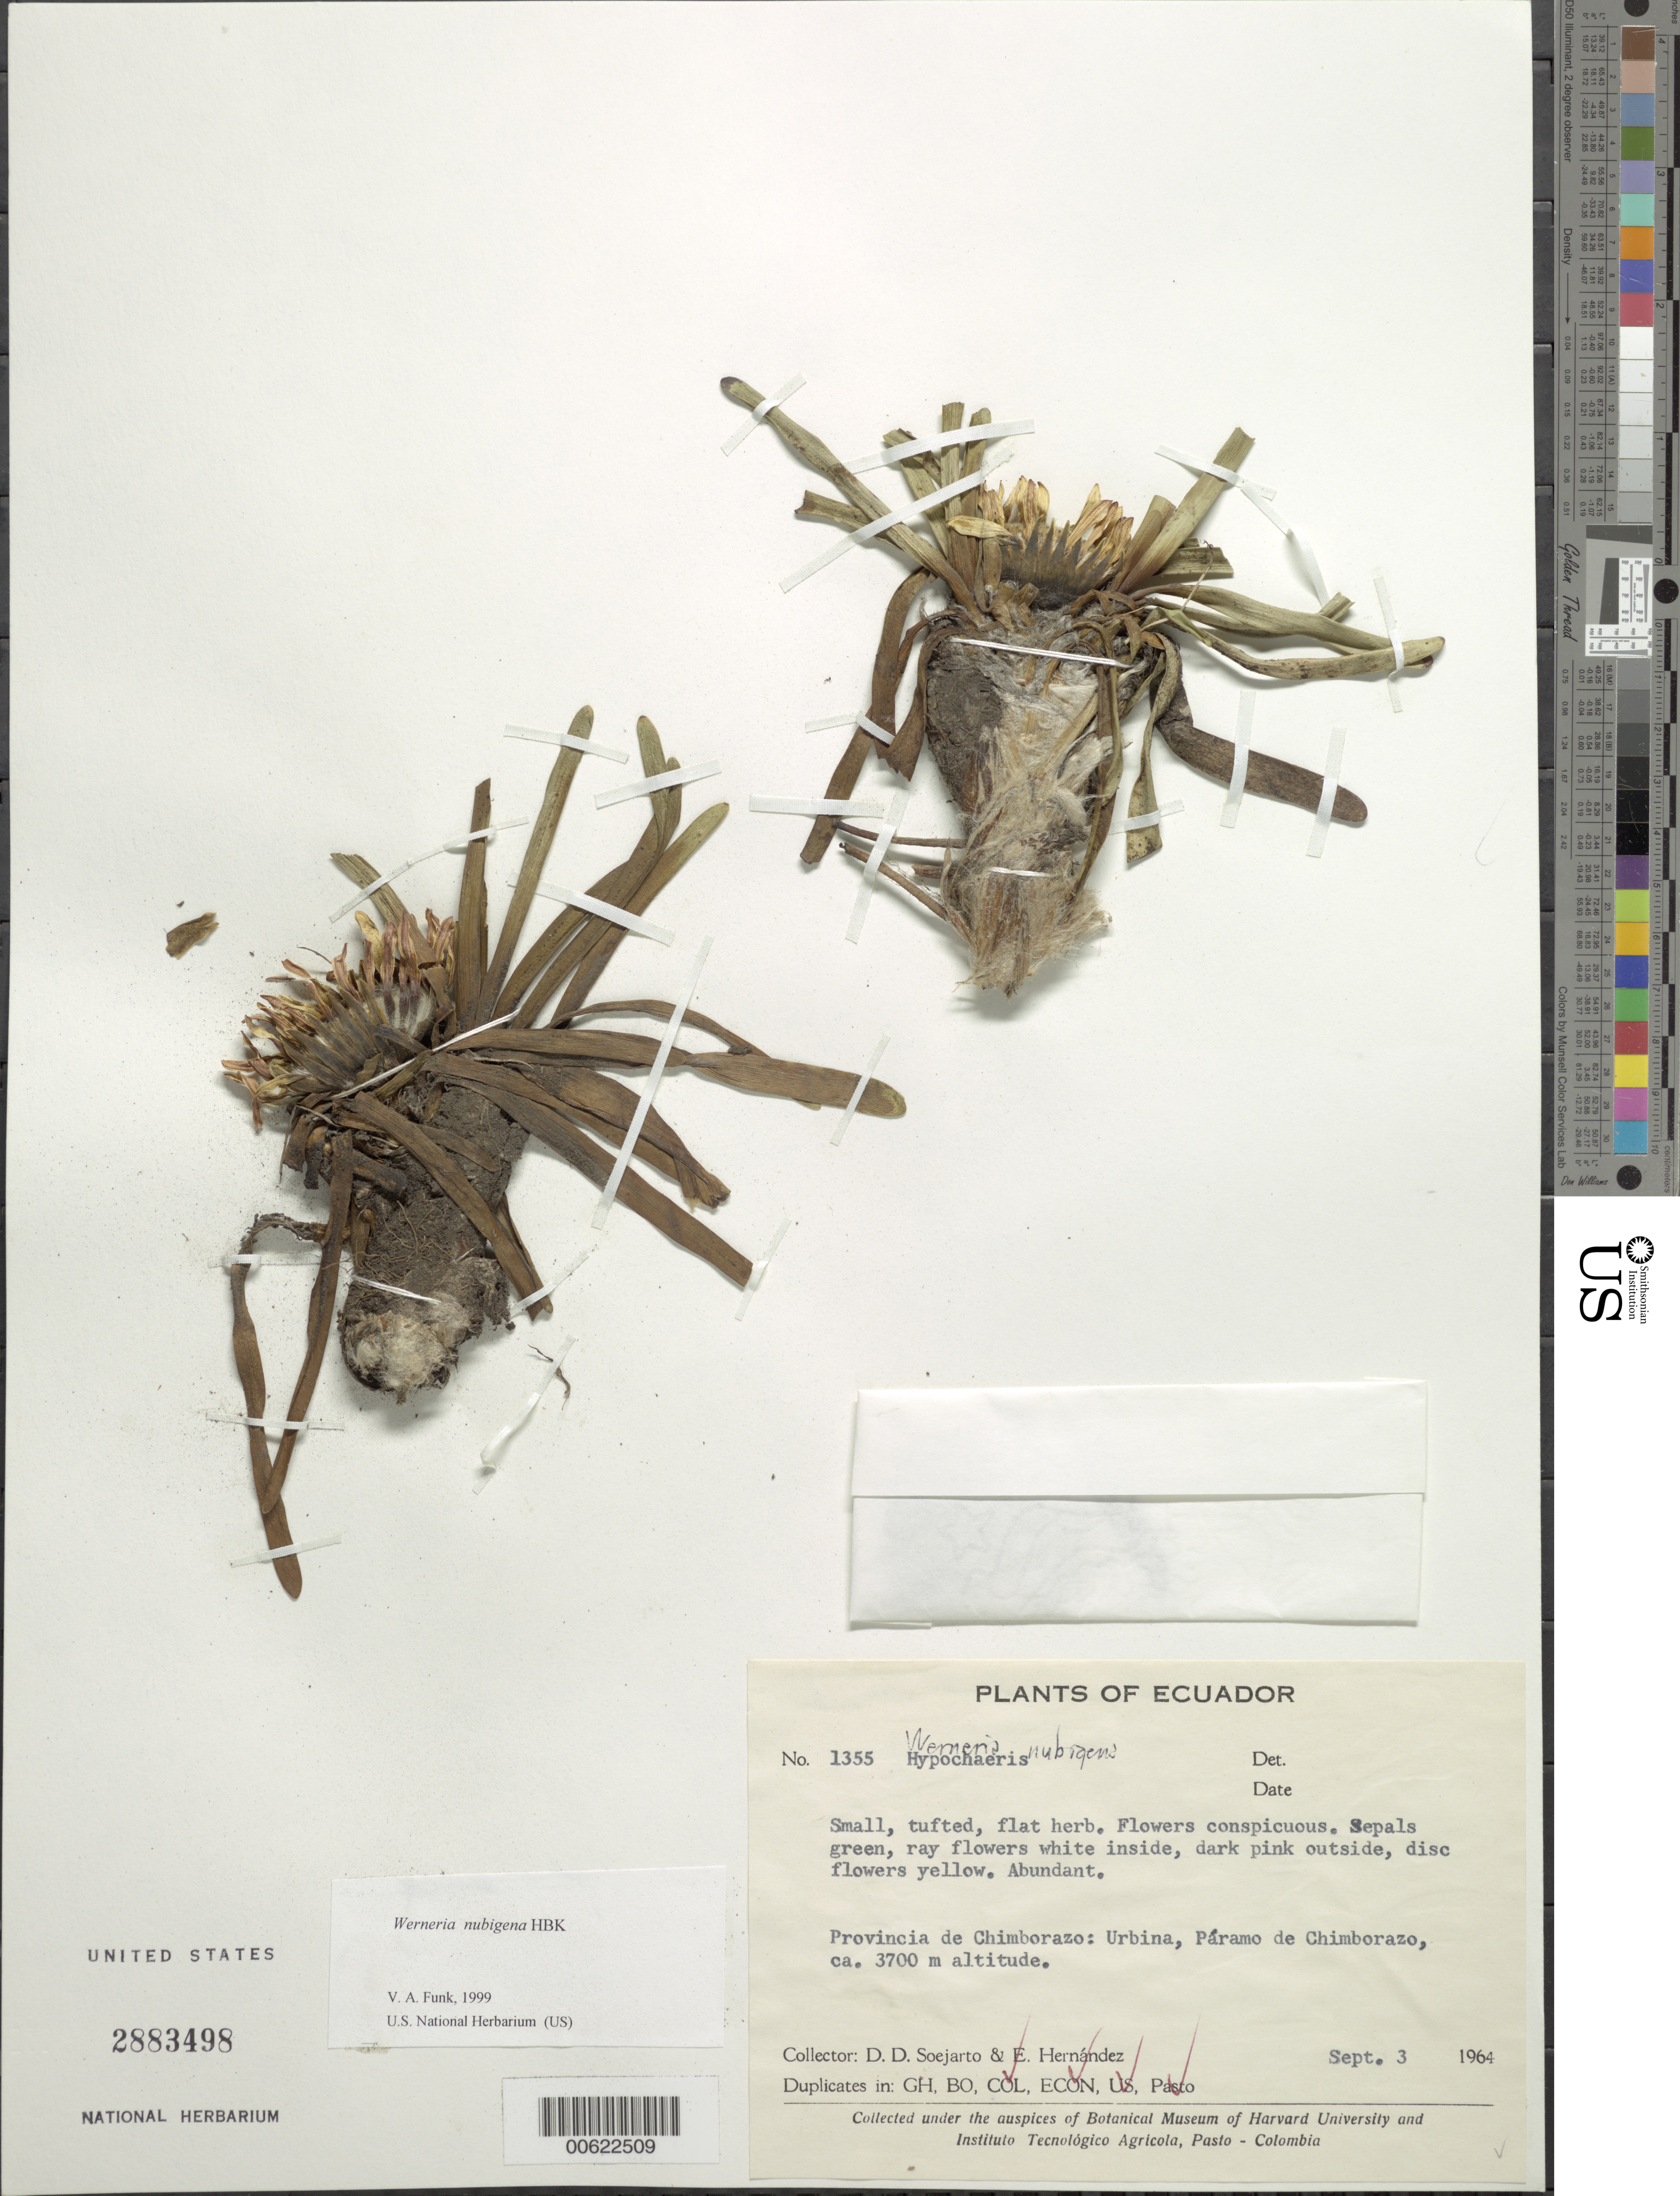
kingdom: Plantae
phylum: Tracheophyta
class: Magnoliopsida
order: Asterales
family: Asteraceae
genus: Werneria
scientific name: Werneria nubigena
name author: Kunth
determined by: Funk, Vicki A., (BOT), Smithsonian Institution - National Museum of Natural History (UNITED STATES)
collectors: D. D. Soejarto & E. Hernández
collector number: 1355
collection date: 1964-09-03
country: Ecuador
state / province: Chimborazo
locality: Urbina, Páramo de Chimborazo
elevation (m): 37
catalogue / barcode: US 2883498